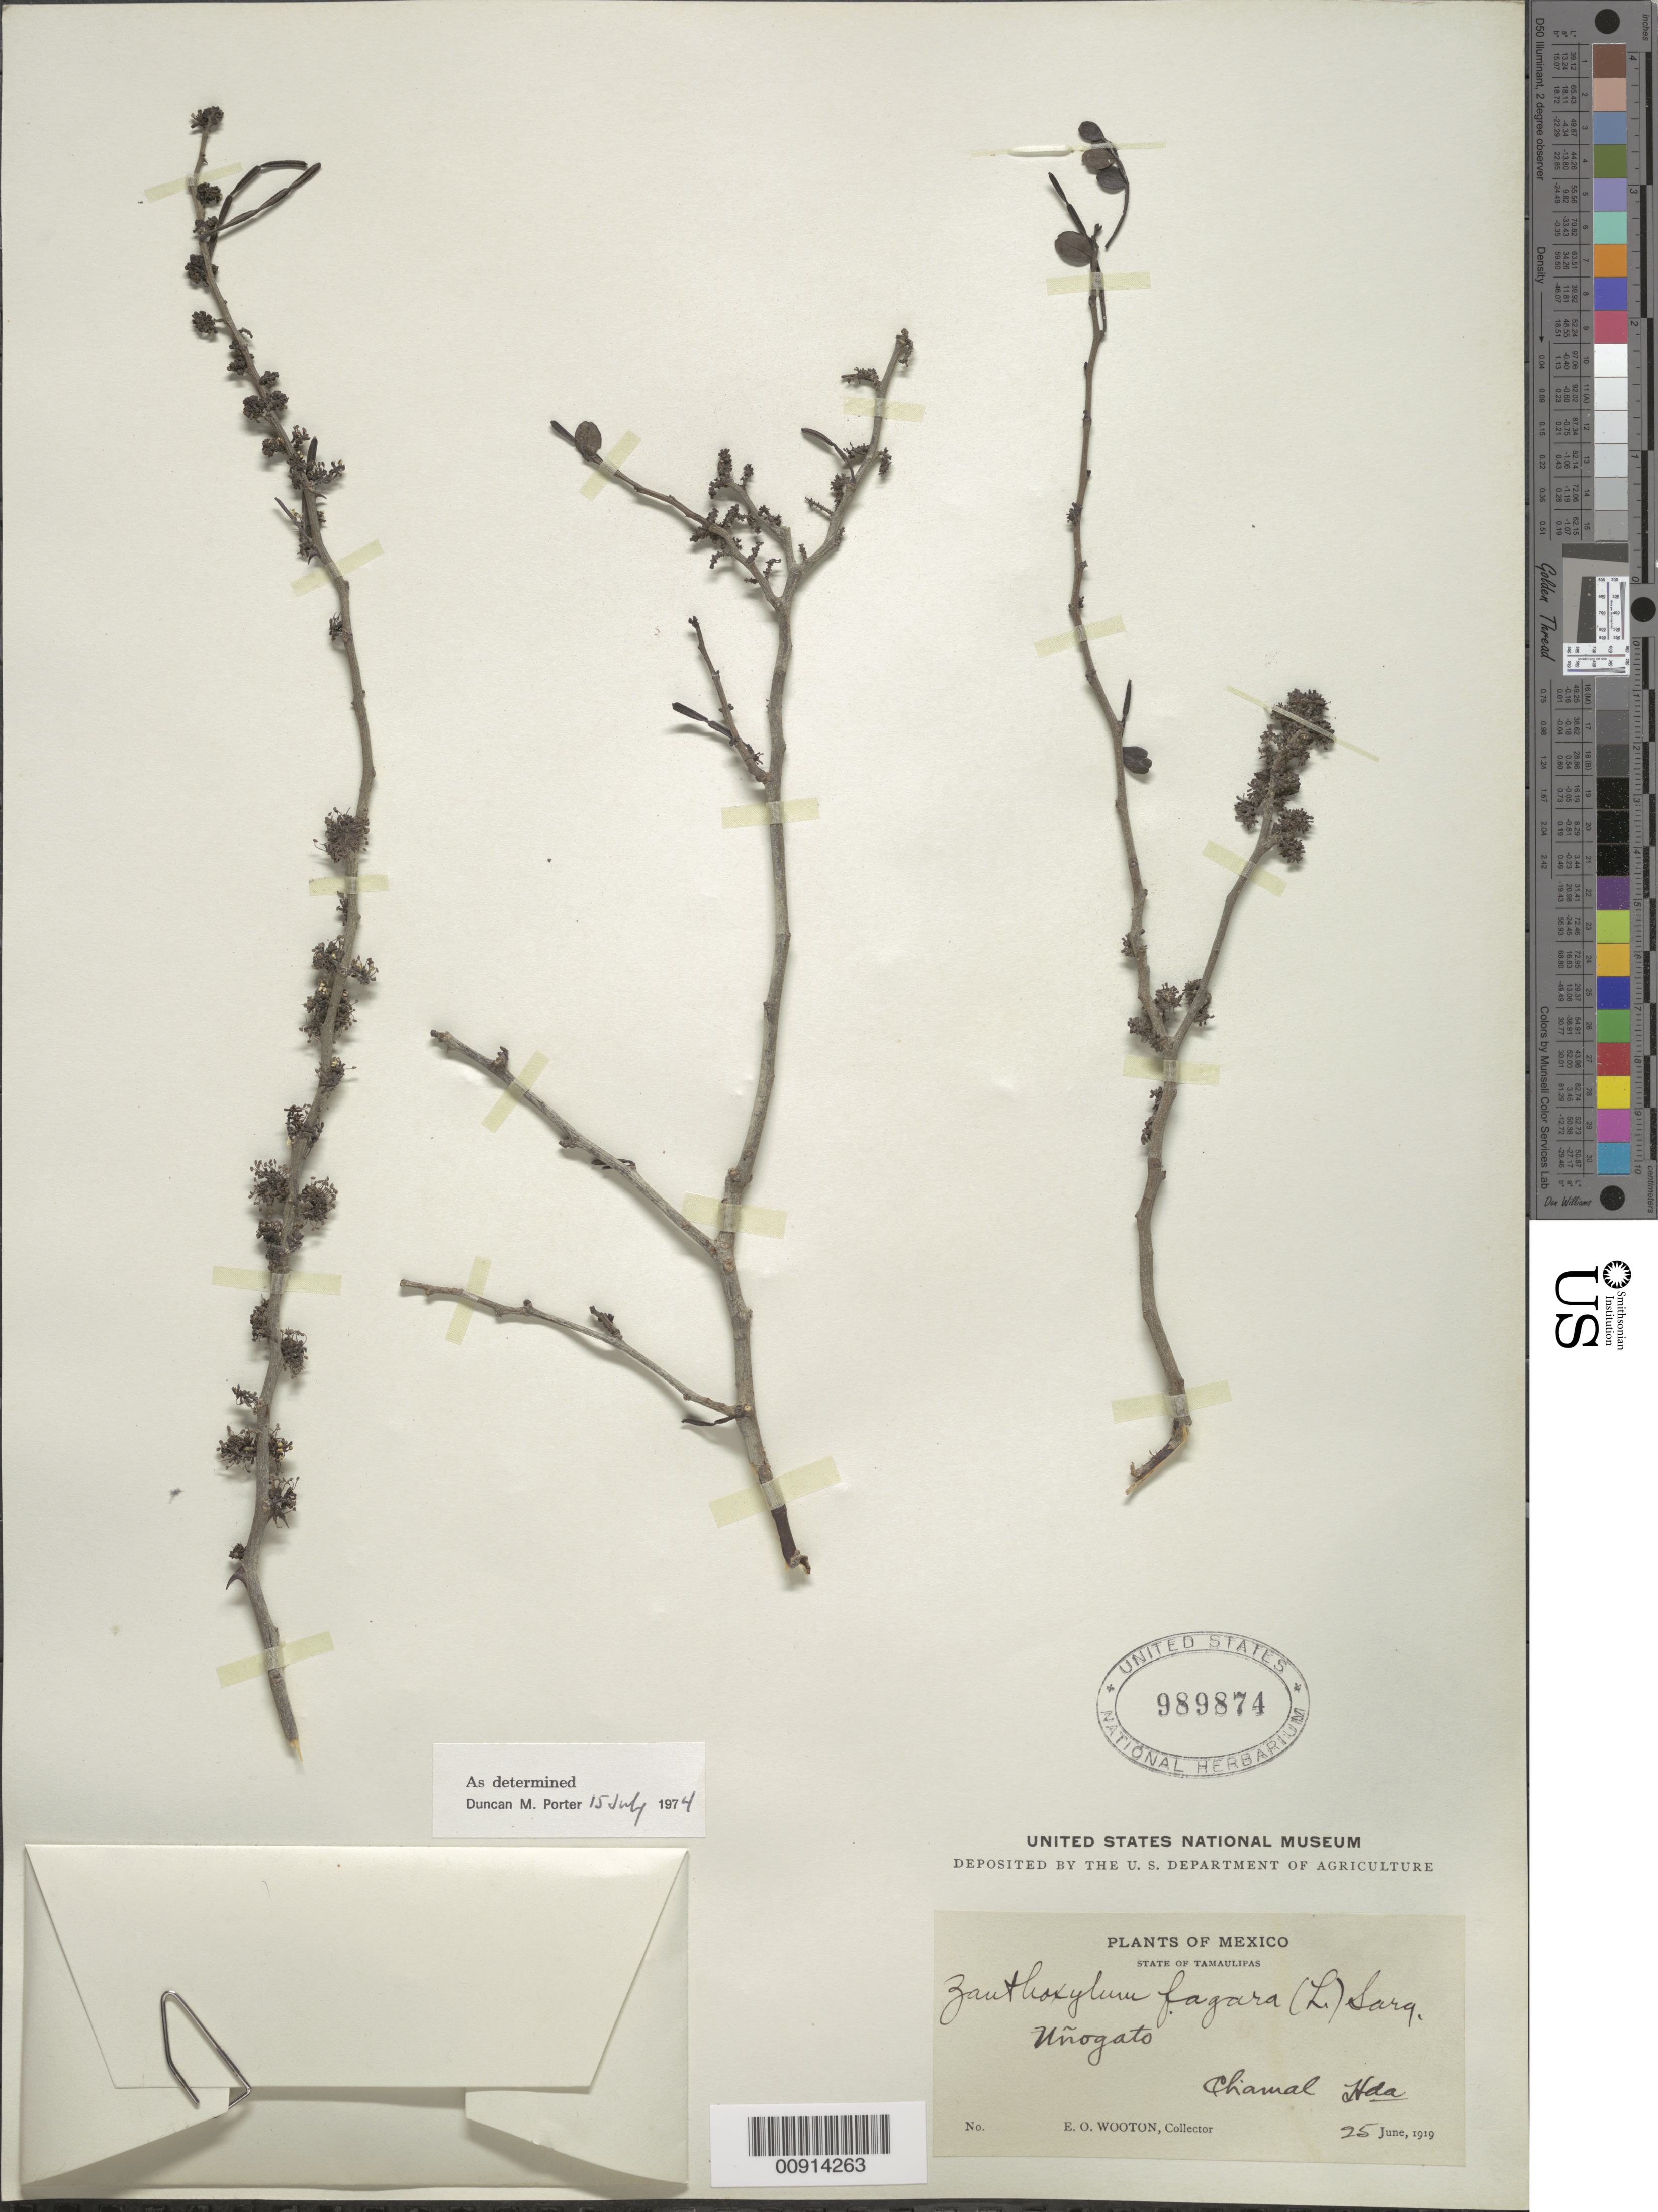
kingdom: Plantae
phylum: Tracheophyta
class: Magnoliopsida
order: Sapindales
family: Rutaceae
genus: Zanthoxylum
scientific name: Zanthoxylum fagara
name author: (L.) Sarg.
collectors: E. O. Wooton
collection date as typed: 25 Jun 1919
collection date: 1919-06-25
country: Mexico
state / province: Tamaulipas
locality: State of Tamaulipas: Chamal Hacienda.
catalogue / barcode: US 989874